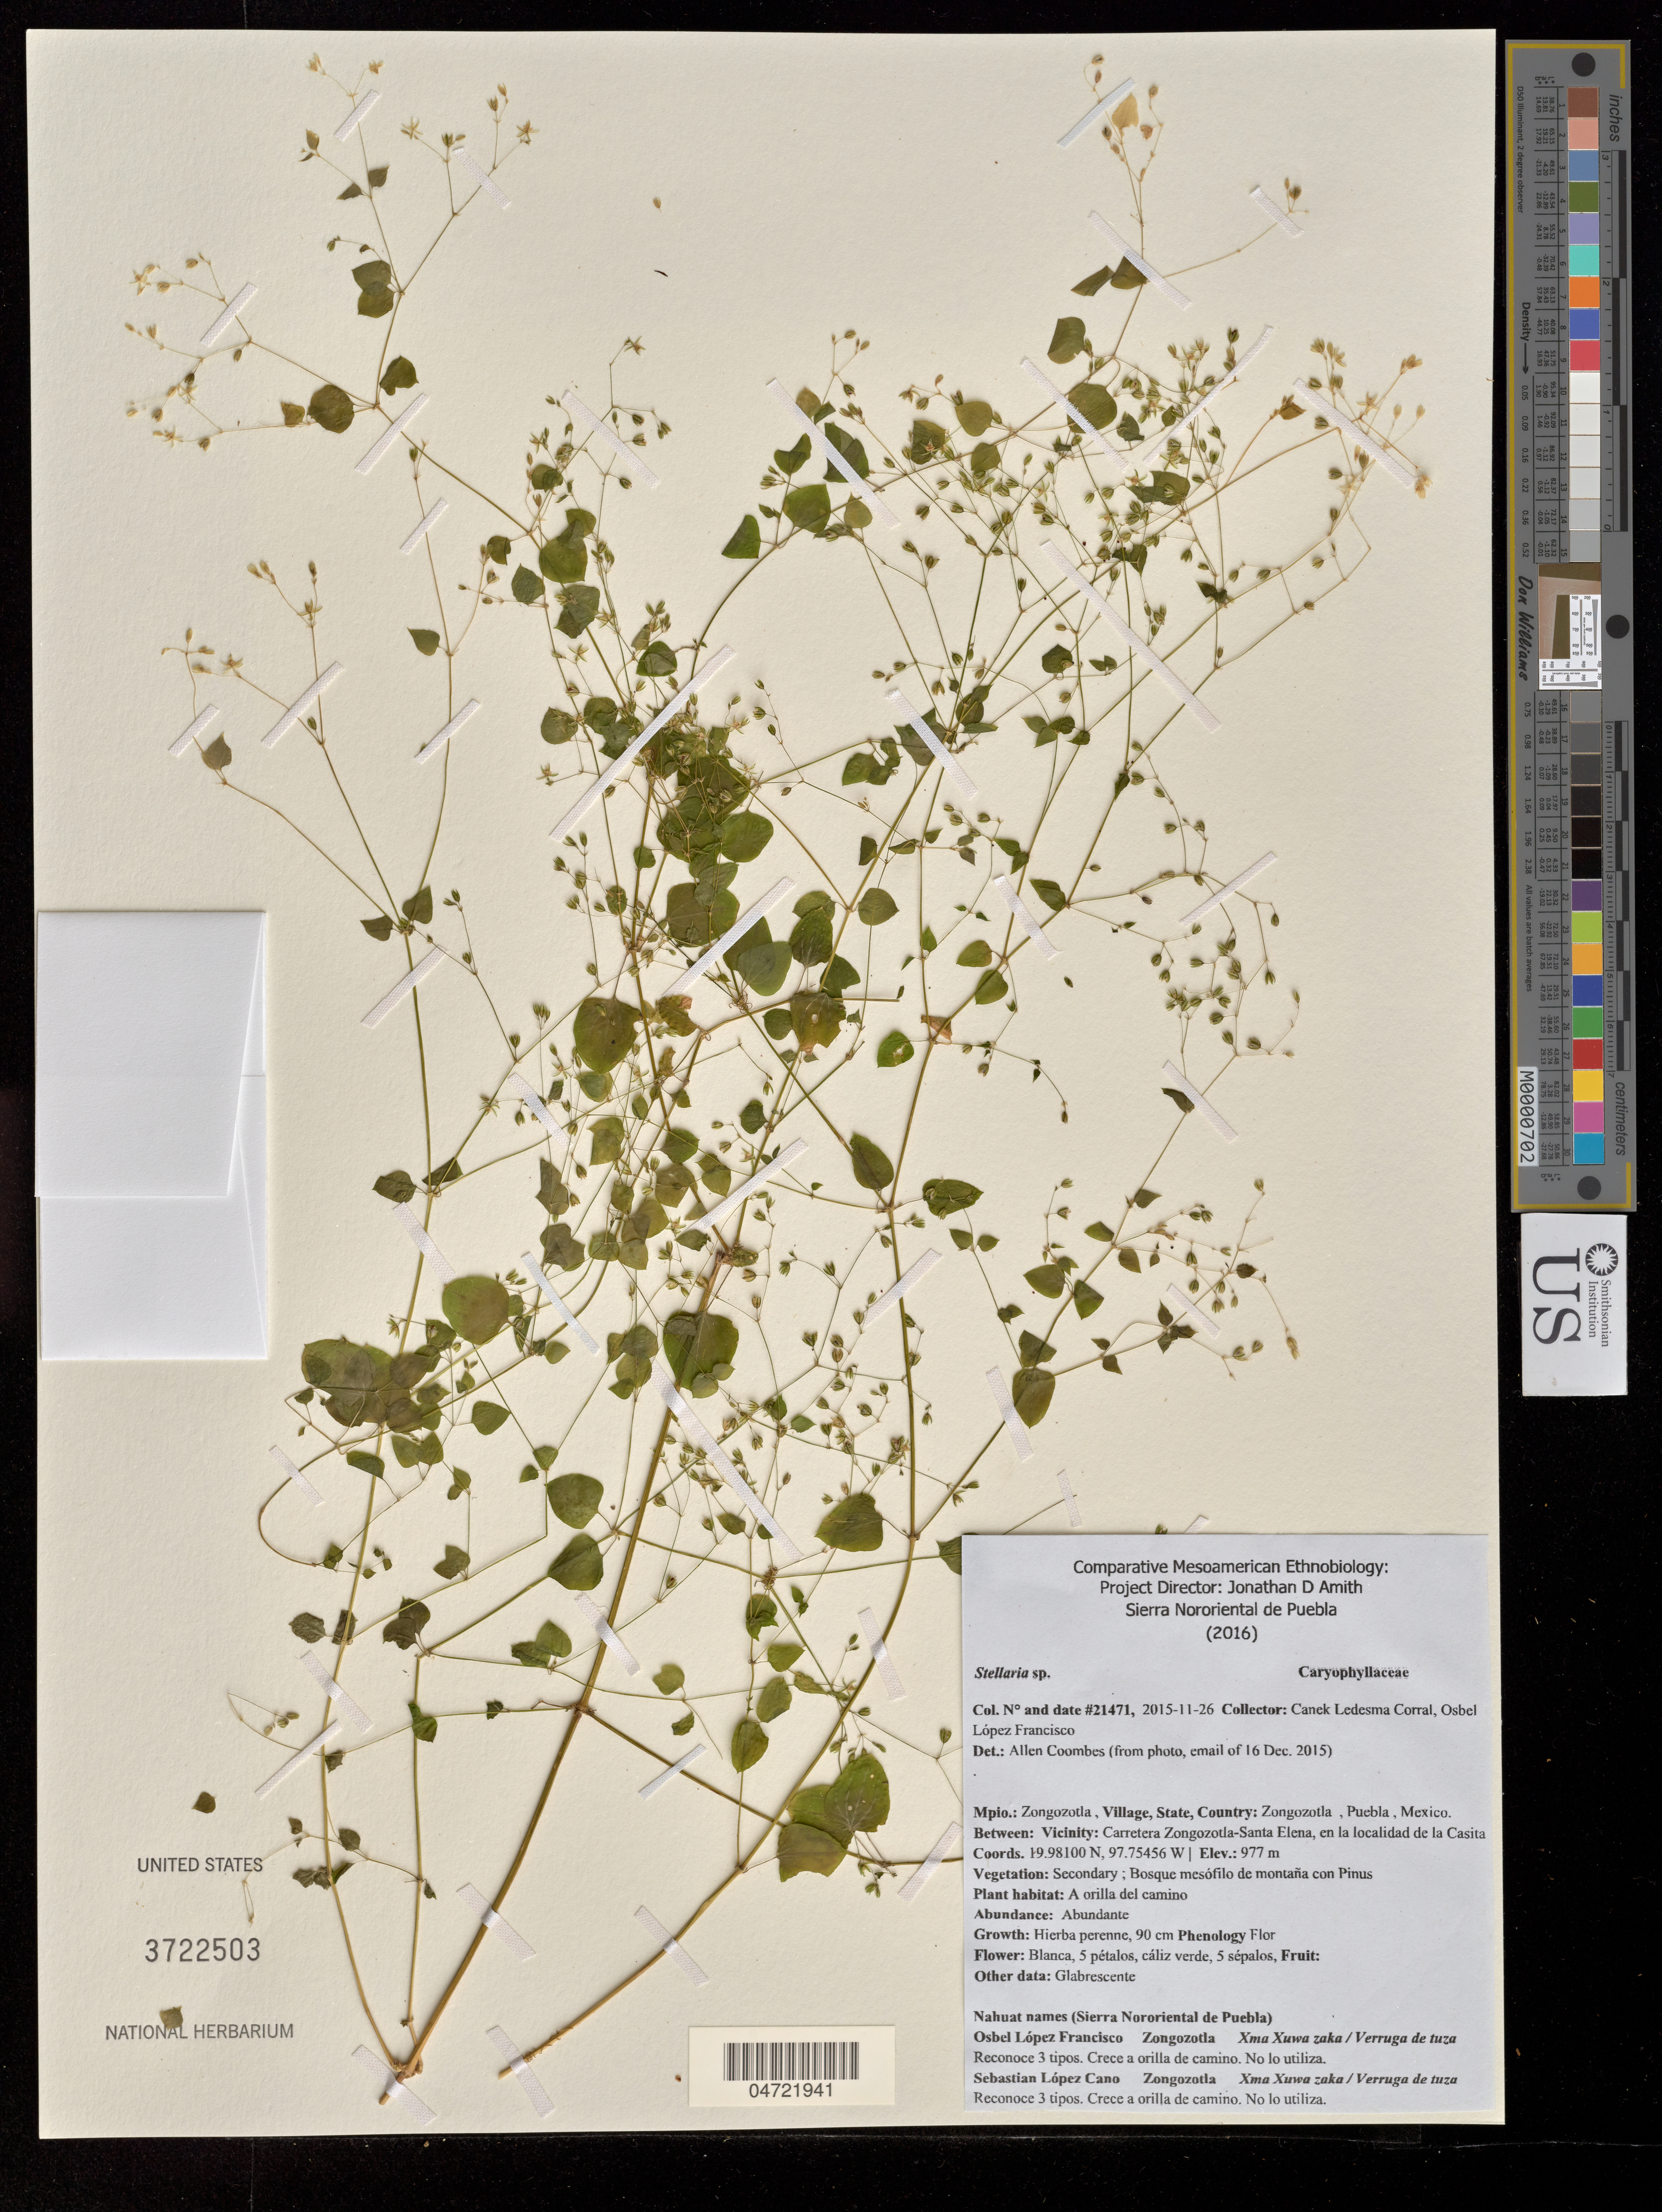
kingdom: Plantae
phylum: Tracheophyta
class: Magnoliopsida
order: Caryophyllales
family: Caryophyllaceae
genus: Stellaria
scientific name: Stellaria sp.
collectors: Canek Ledesma C. & O. Lopez Francisco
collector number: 21471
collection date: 2015-11-25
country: Mexico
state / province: Puebla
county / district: Zongozotla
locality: Carretera Zongozotla-Santa Elena, en la localidad de la Casita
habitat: a orilla del camino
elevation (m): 977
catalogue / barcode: US 3722503